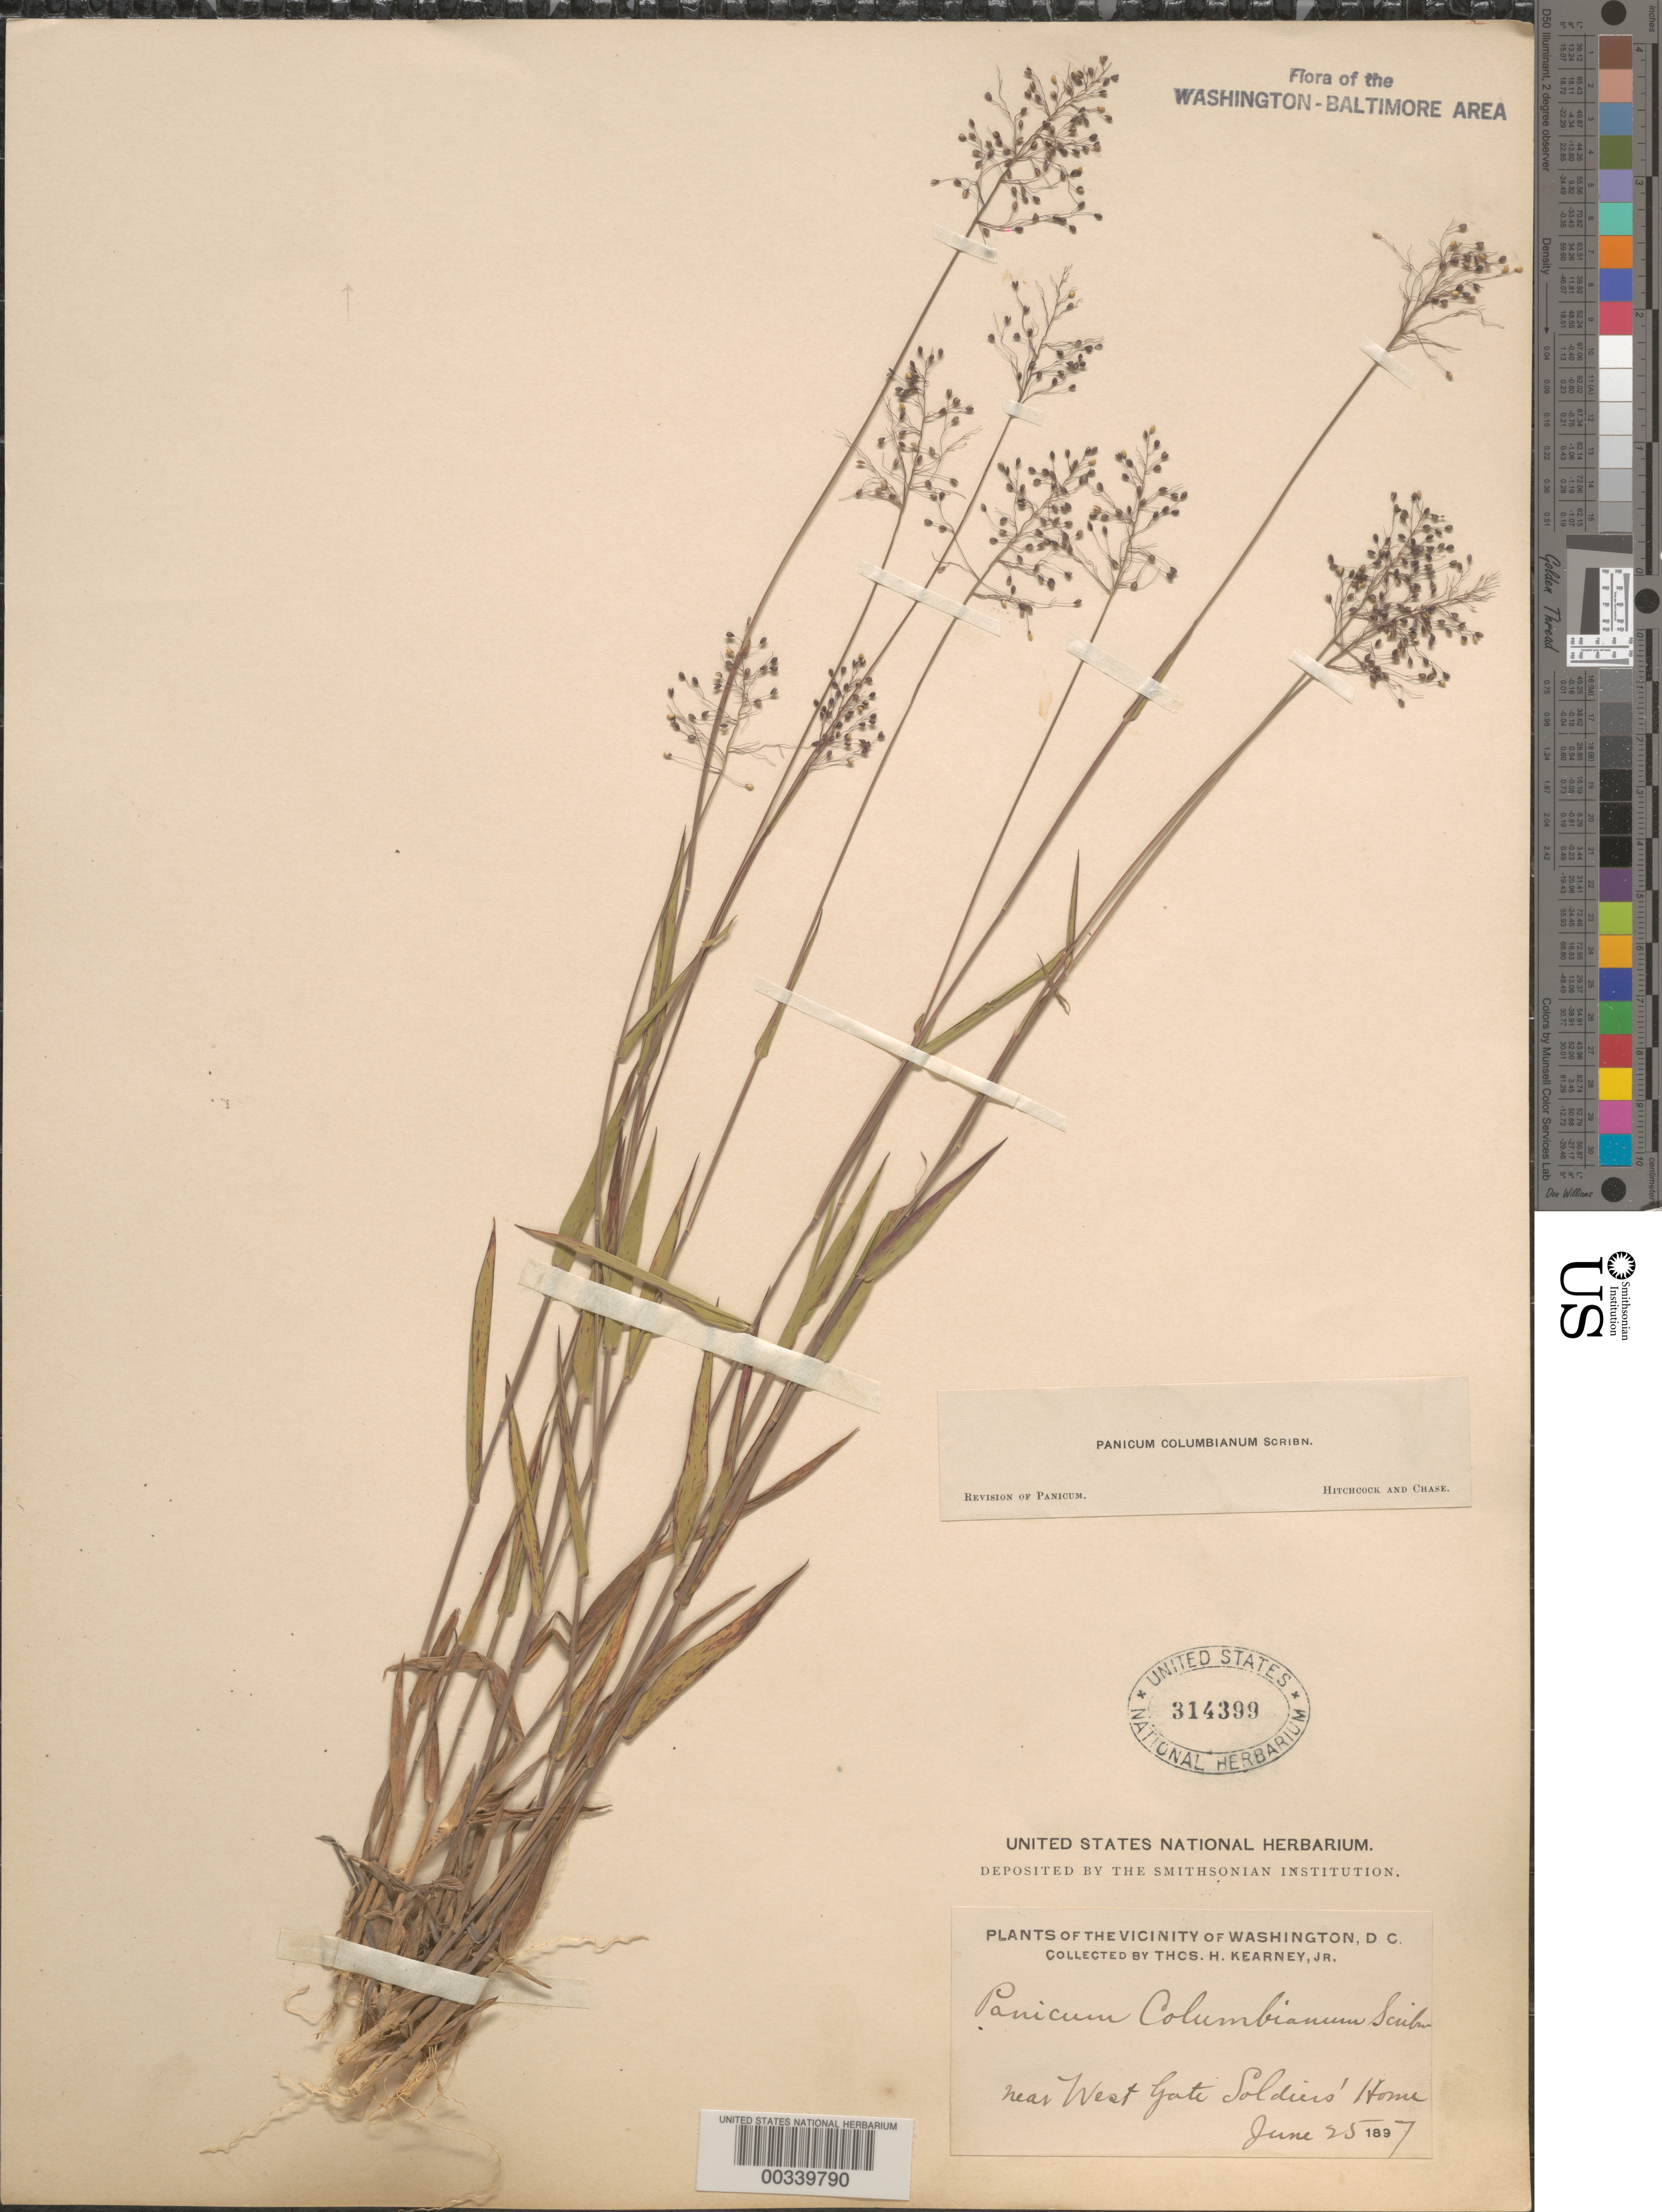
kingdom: Plantae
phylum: Tracheophyta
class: Liliopsida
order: Poales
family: Poaceae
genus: Dichanthelium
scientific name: Dichanthelium sabulorum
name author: (Lam.) Gould & C.A. Clark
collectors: T. H. Kearney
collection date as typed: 25 Jun 1897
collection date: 1897-06-25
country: United States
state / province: District of Columbia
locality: West Gate, Soldiers Home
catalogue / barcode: US 314399